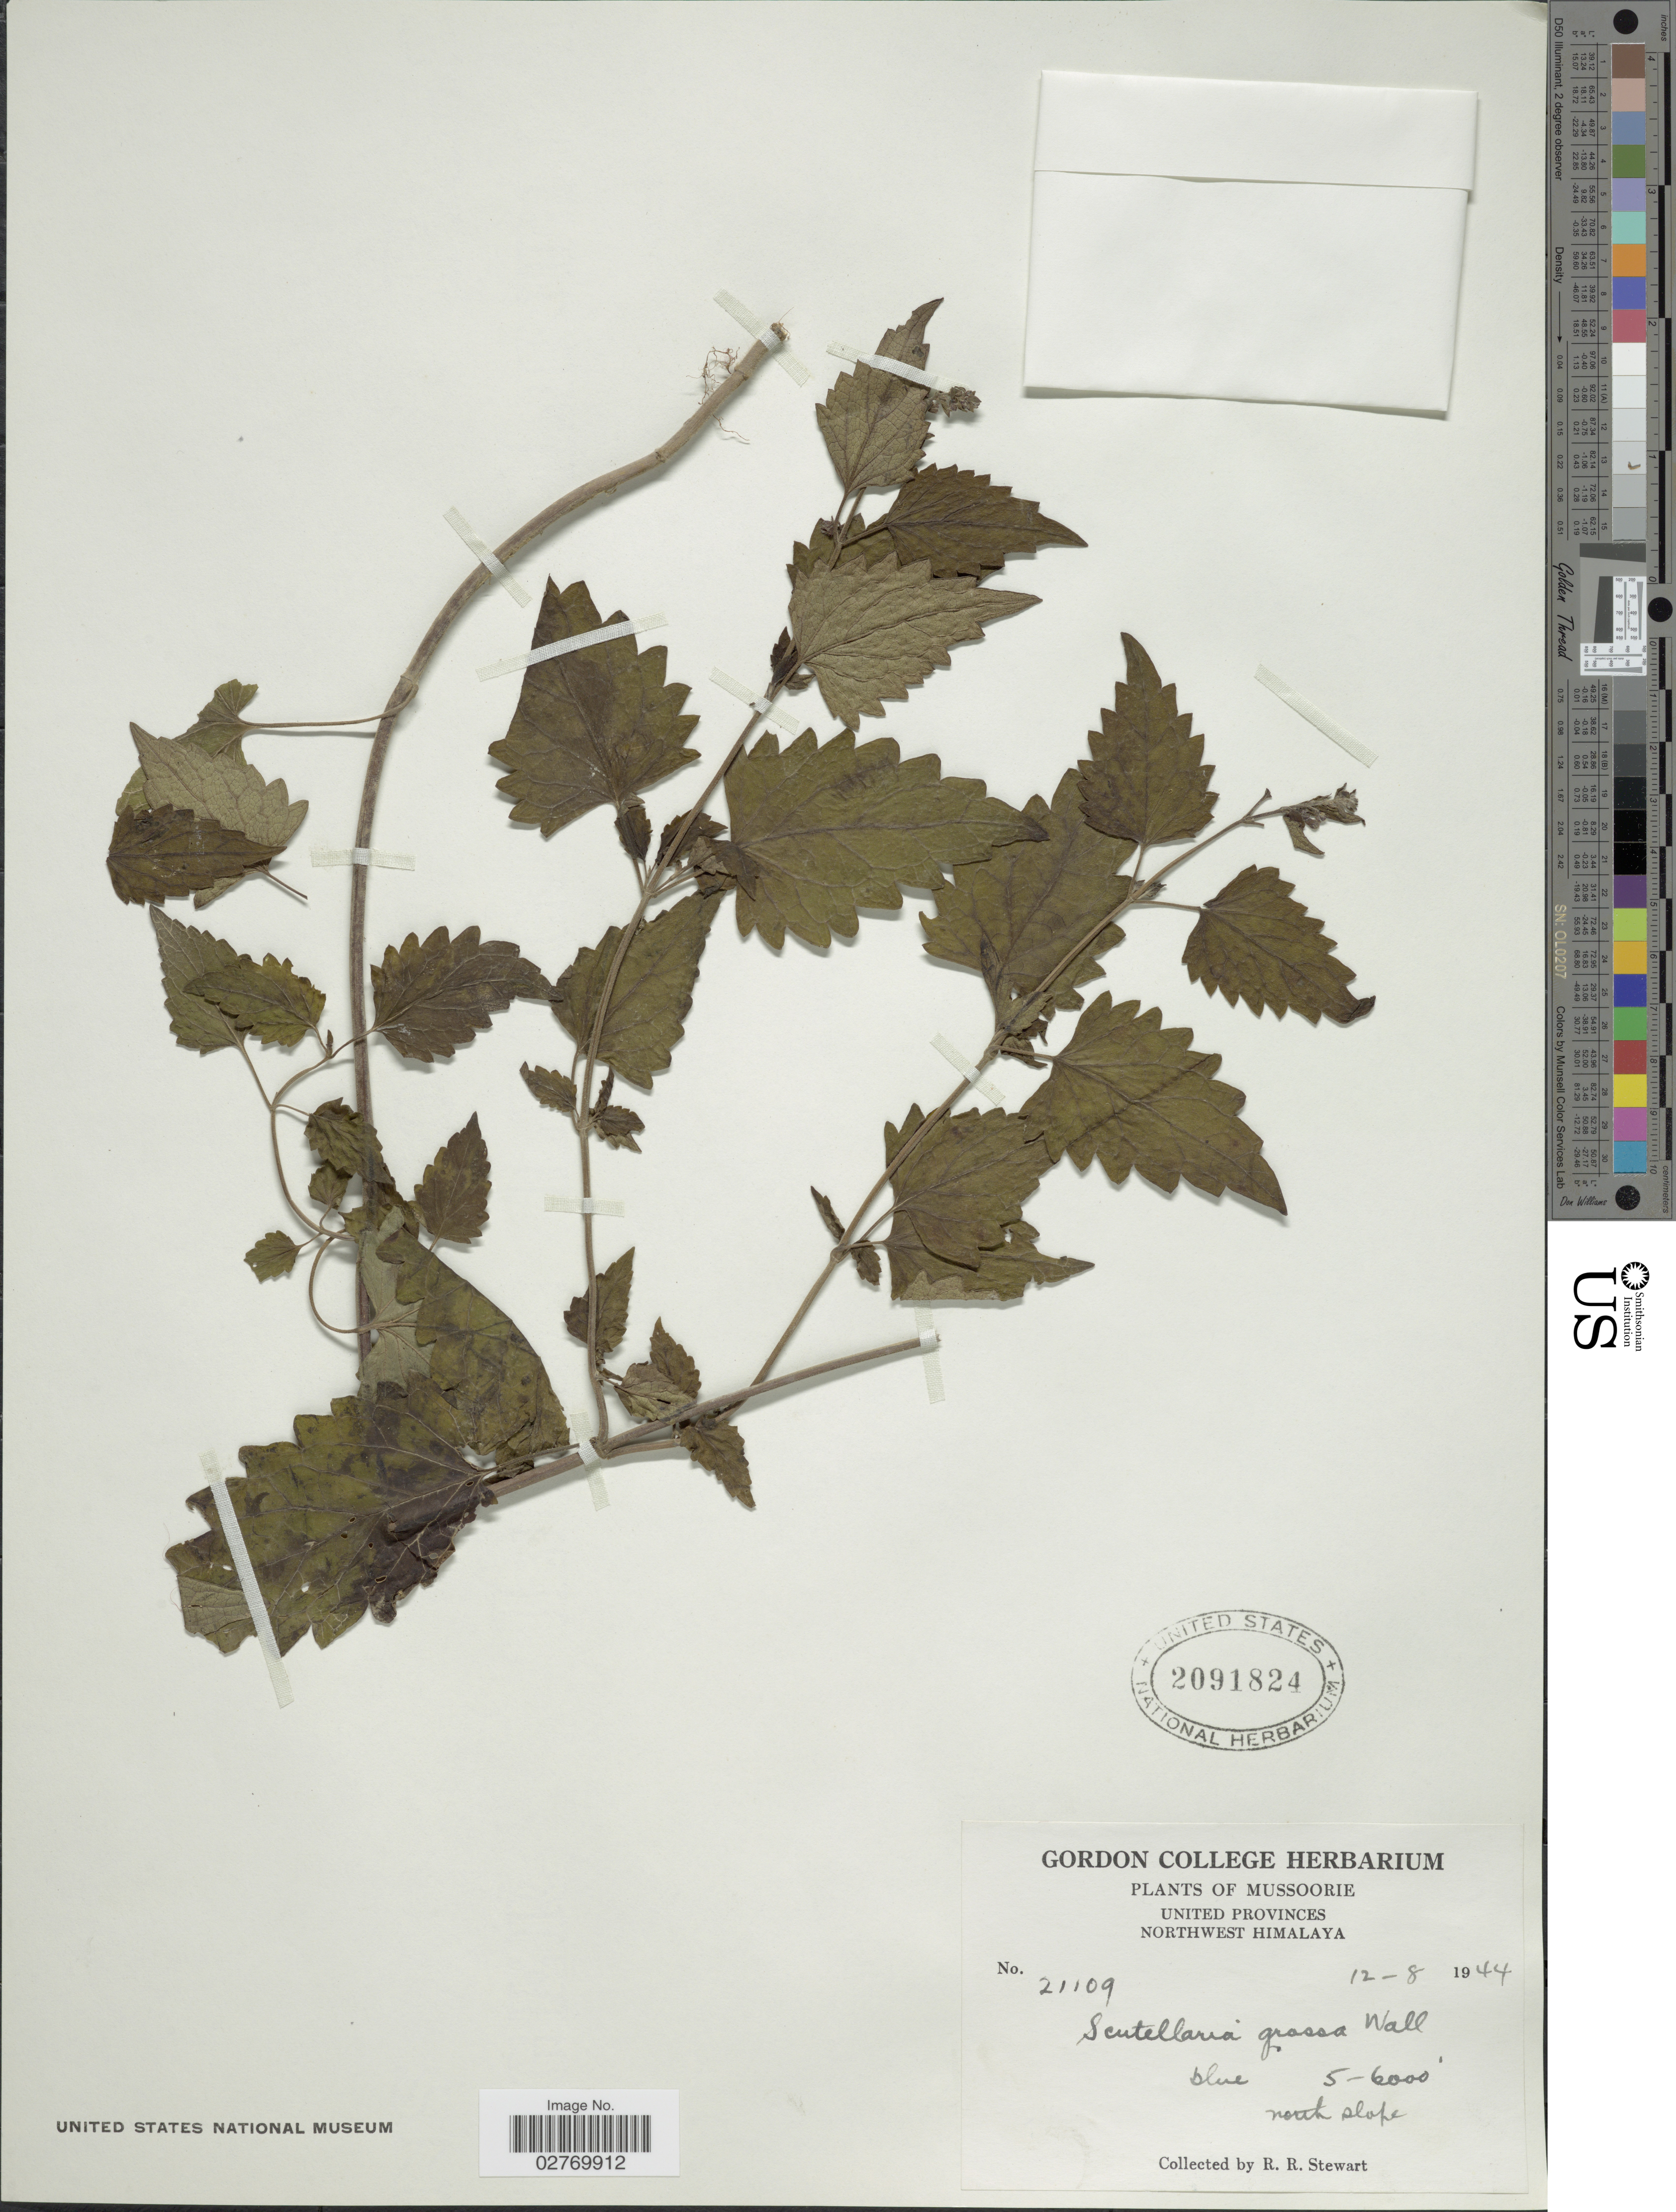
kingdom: Plantae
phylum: Tracheophyta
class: Magnoliopsida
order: Lamiales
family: Lamiaceae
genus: Scutellaria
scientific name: Scutellaria grossa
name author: Wall.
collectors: R. R. Stewart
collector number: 21109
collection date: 1944-08-12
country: India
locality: Mussoorie. United Provinces. Northwest Himalaya. North slope.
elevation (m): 1524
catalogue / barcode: US 2091824